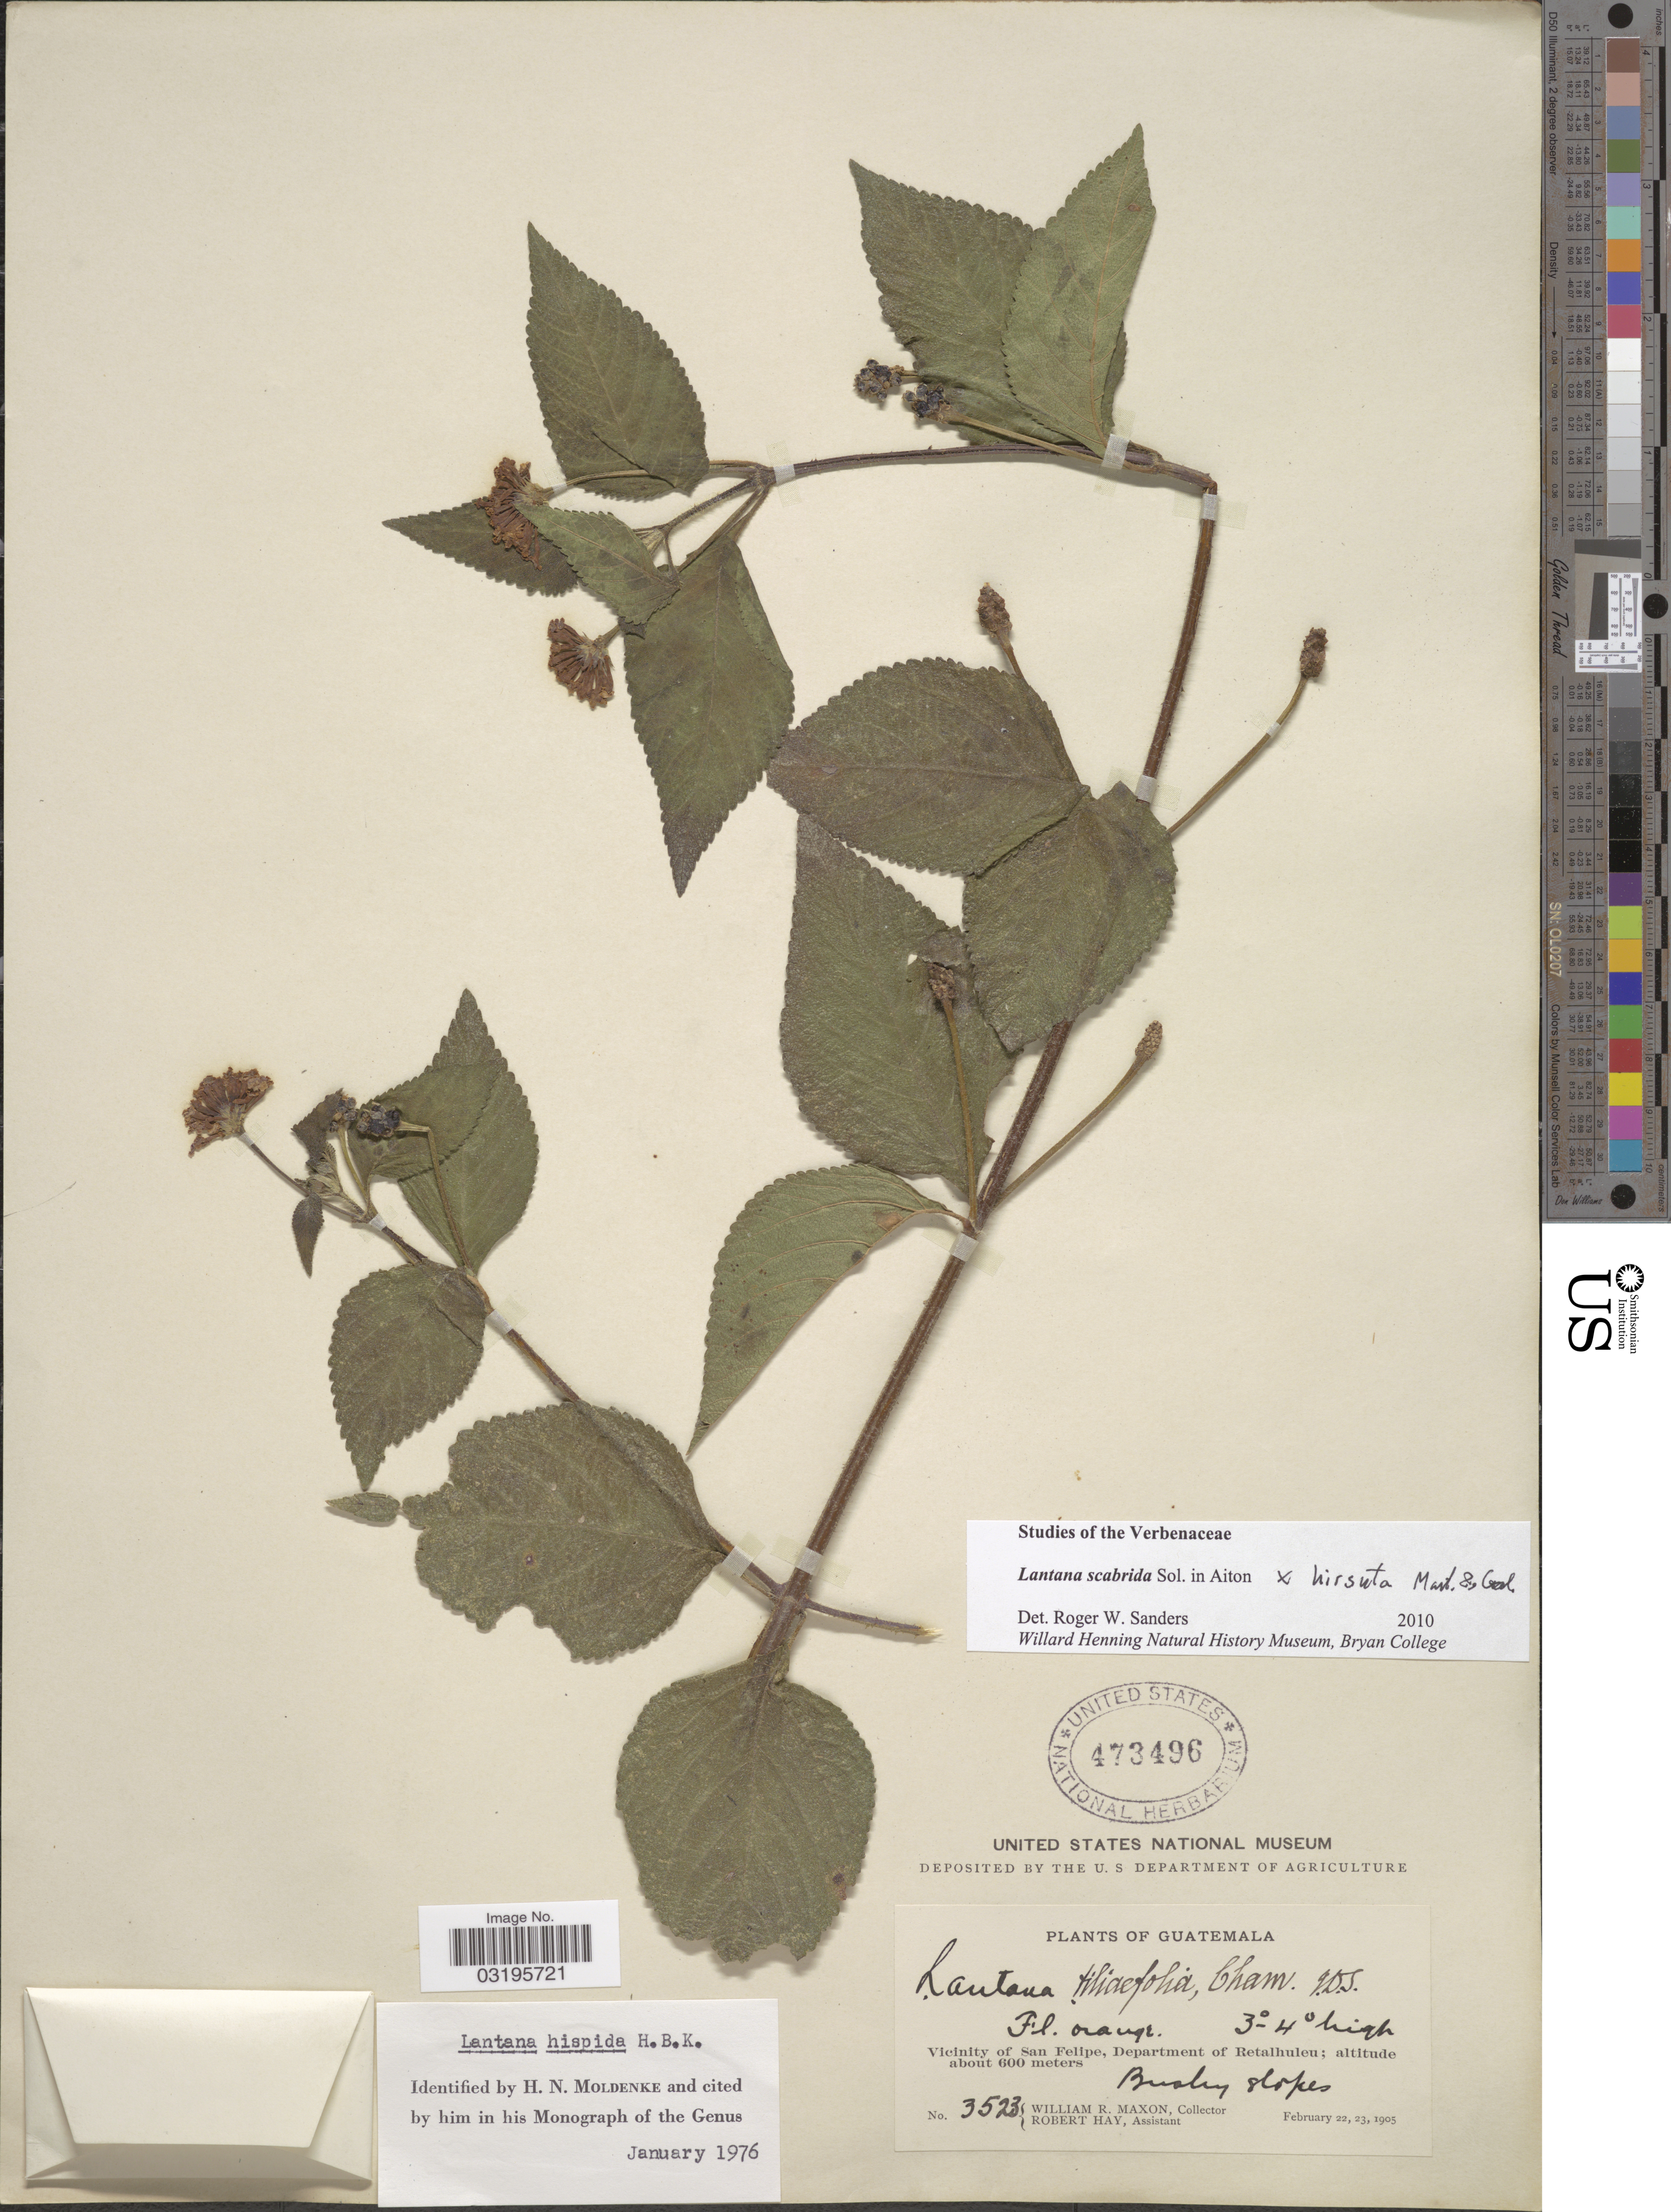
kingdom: Plantae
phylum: Tracheophyta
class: Magnoliopsida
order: Lamiales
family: Verbenaceae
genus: Lantana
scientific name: Lantana scabrida x L. hirsuta M. Martens & Galeotti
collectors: W. R. Maxon & R. H. Hay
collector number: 3523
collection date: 1905-02-22/1905-02-23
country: Guatemala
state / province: Retalhuleu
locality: Vicinity of San Felipe, Department of Retalhuleu.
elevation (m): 600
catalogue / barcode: US 473496